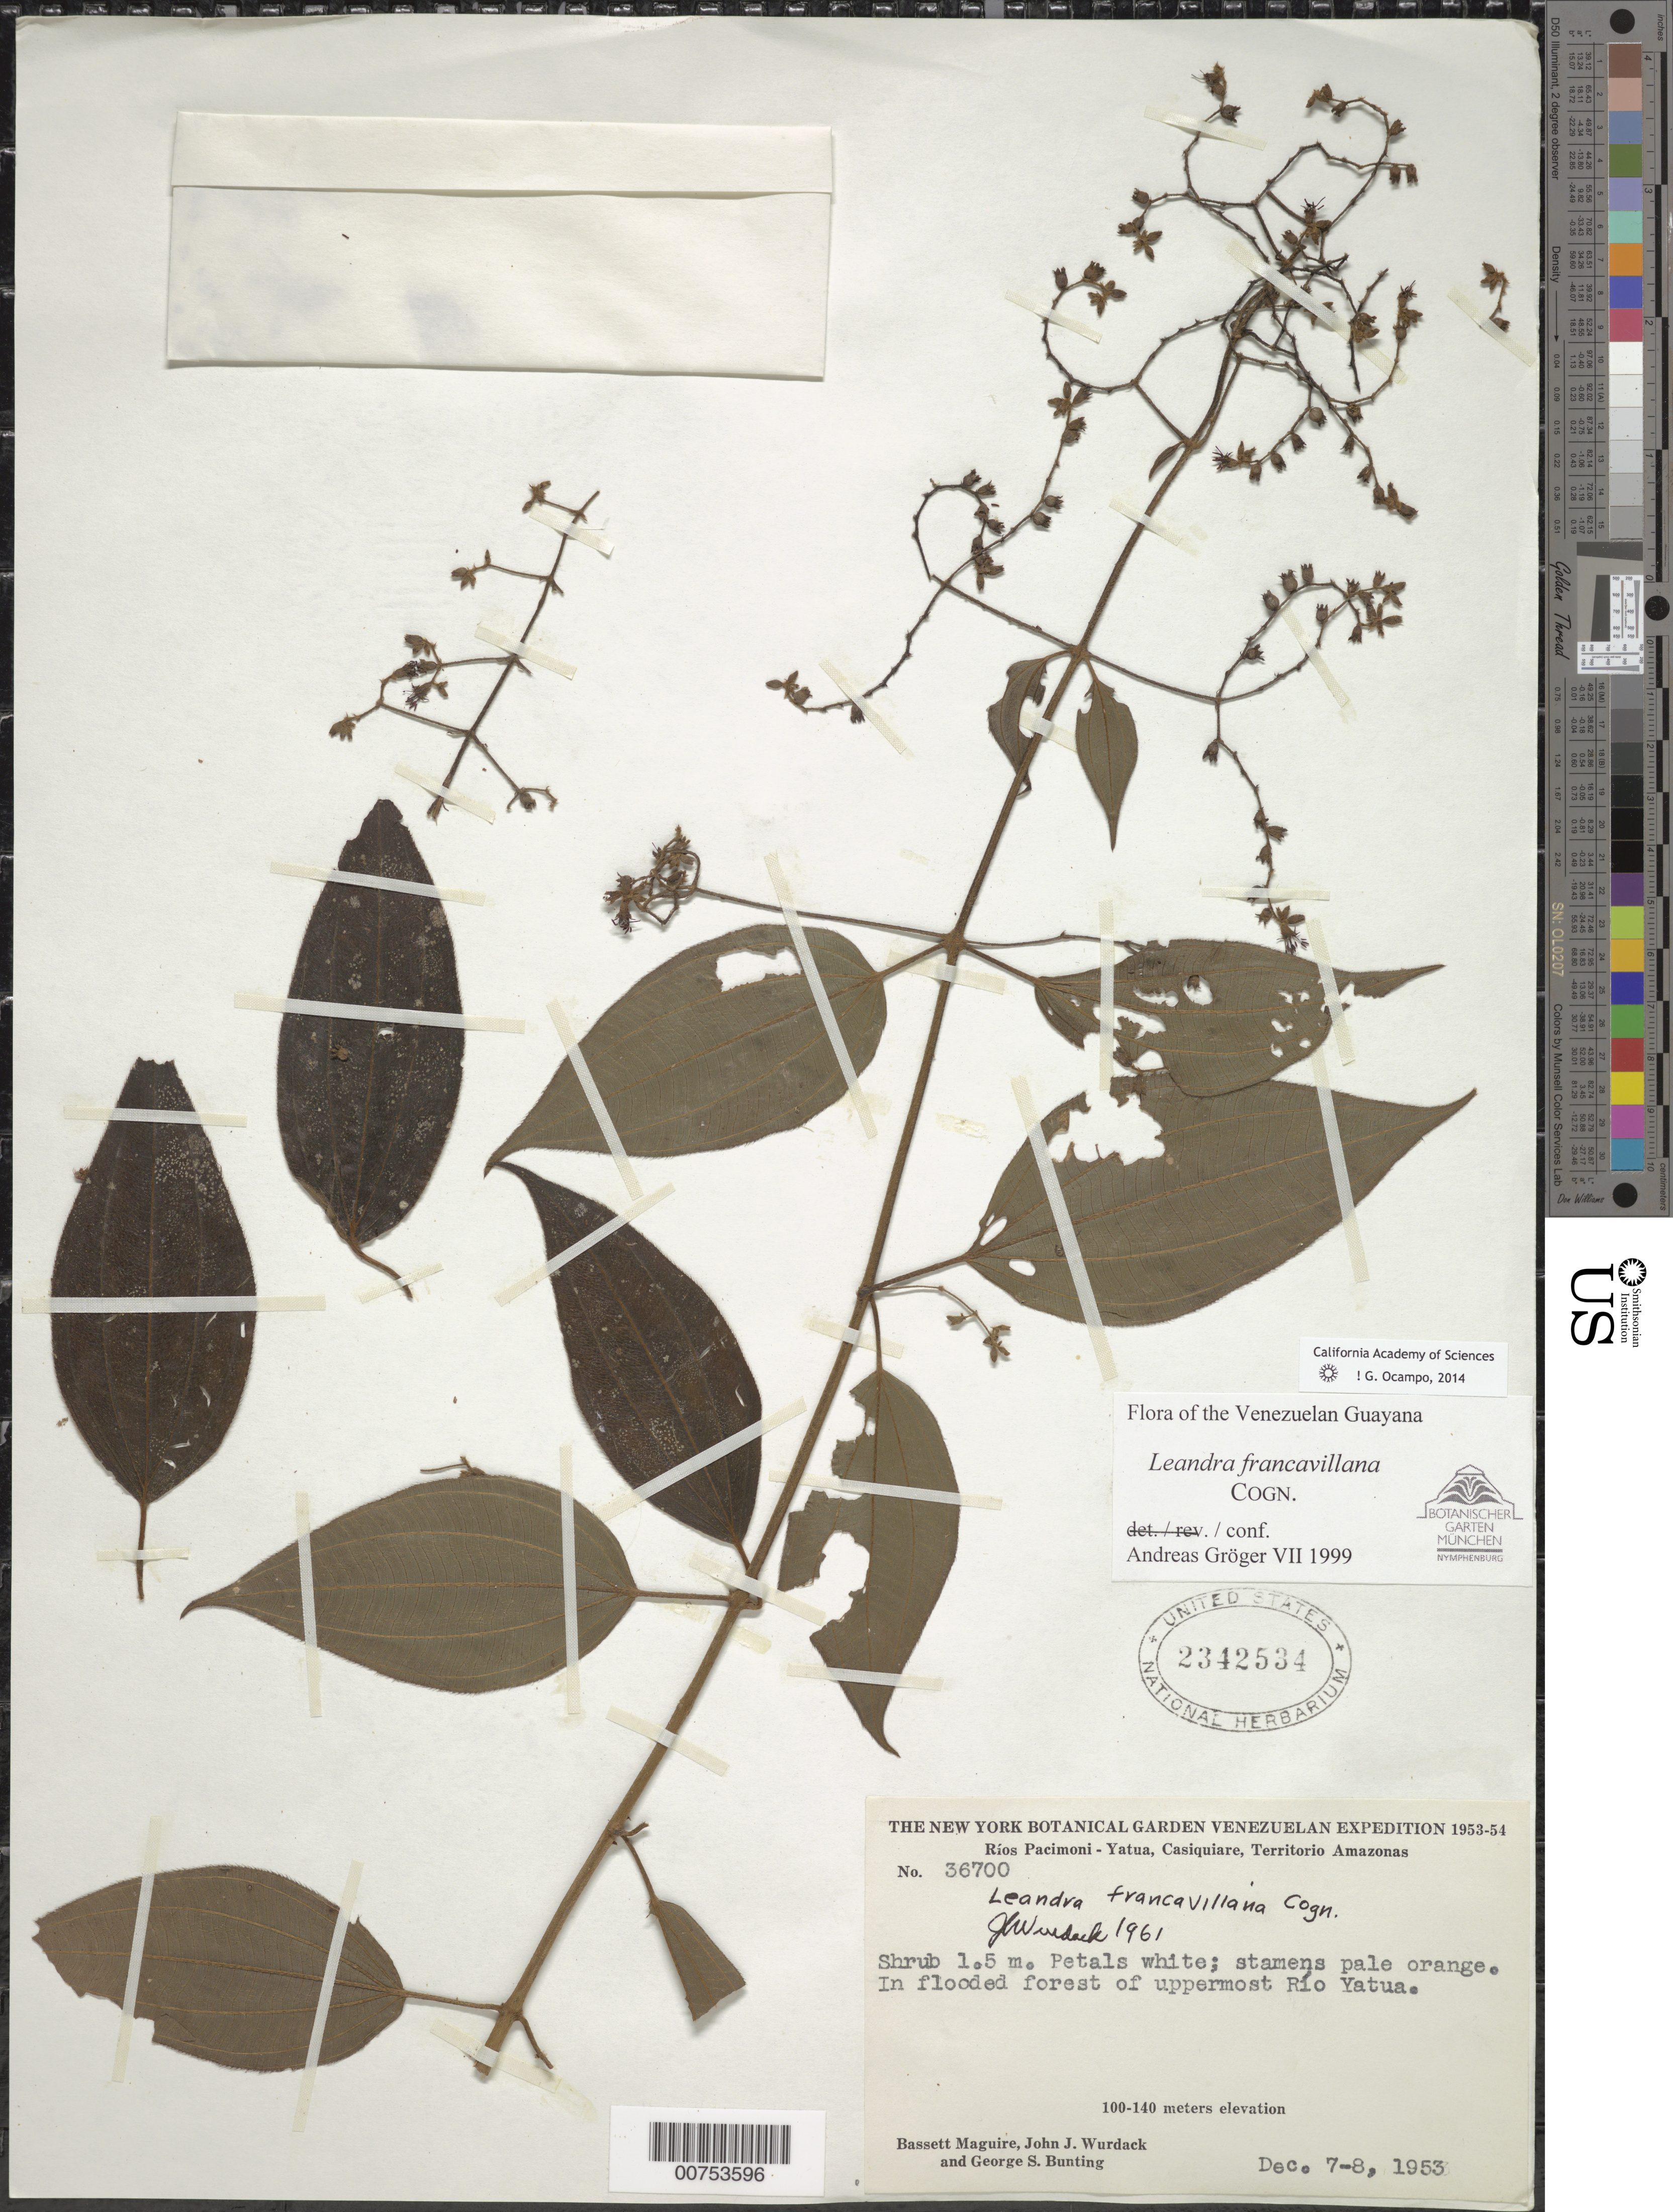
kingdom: Plantae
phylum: Tracheophyta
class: Magnoliopsida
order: Myrtales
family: Melastomataceae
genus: Leandra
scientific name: Leandra francavillana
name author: Cogn.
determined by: Gröger, A.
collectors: B. Maguire, J. J. Wurdack & G. S. Bunting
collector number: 36700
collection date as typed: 7-Dec-53 to 8-Dec-53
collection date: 1953-12-07/1953-12-08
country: Venezuela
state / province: Amazonas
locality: Ríos Pacimoni - Yatua, Casiquiare, uppermost Río Yatua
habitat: Flooded forest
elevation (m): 100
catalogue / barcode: US 2342534